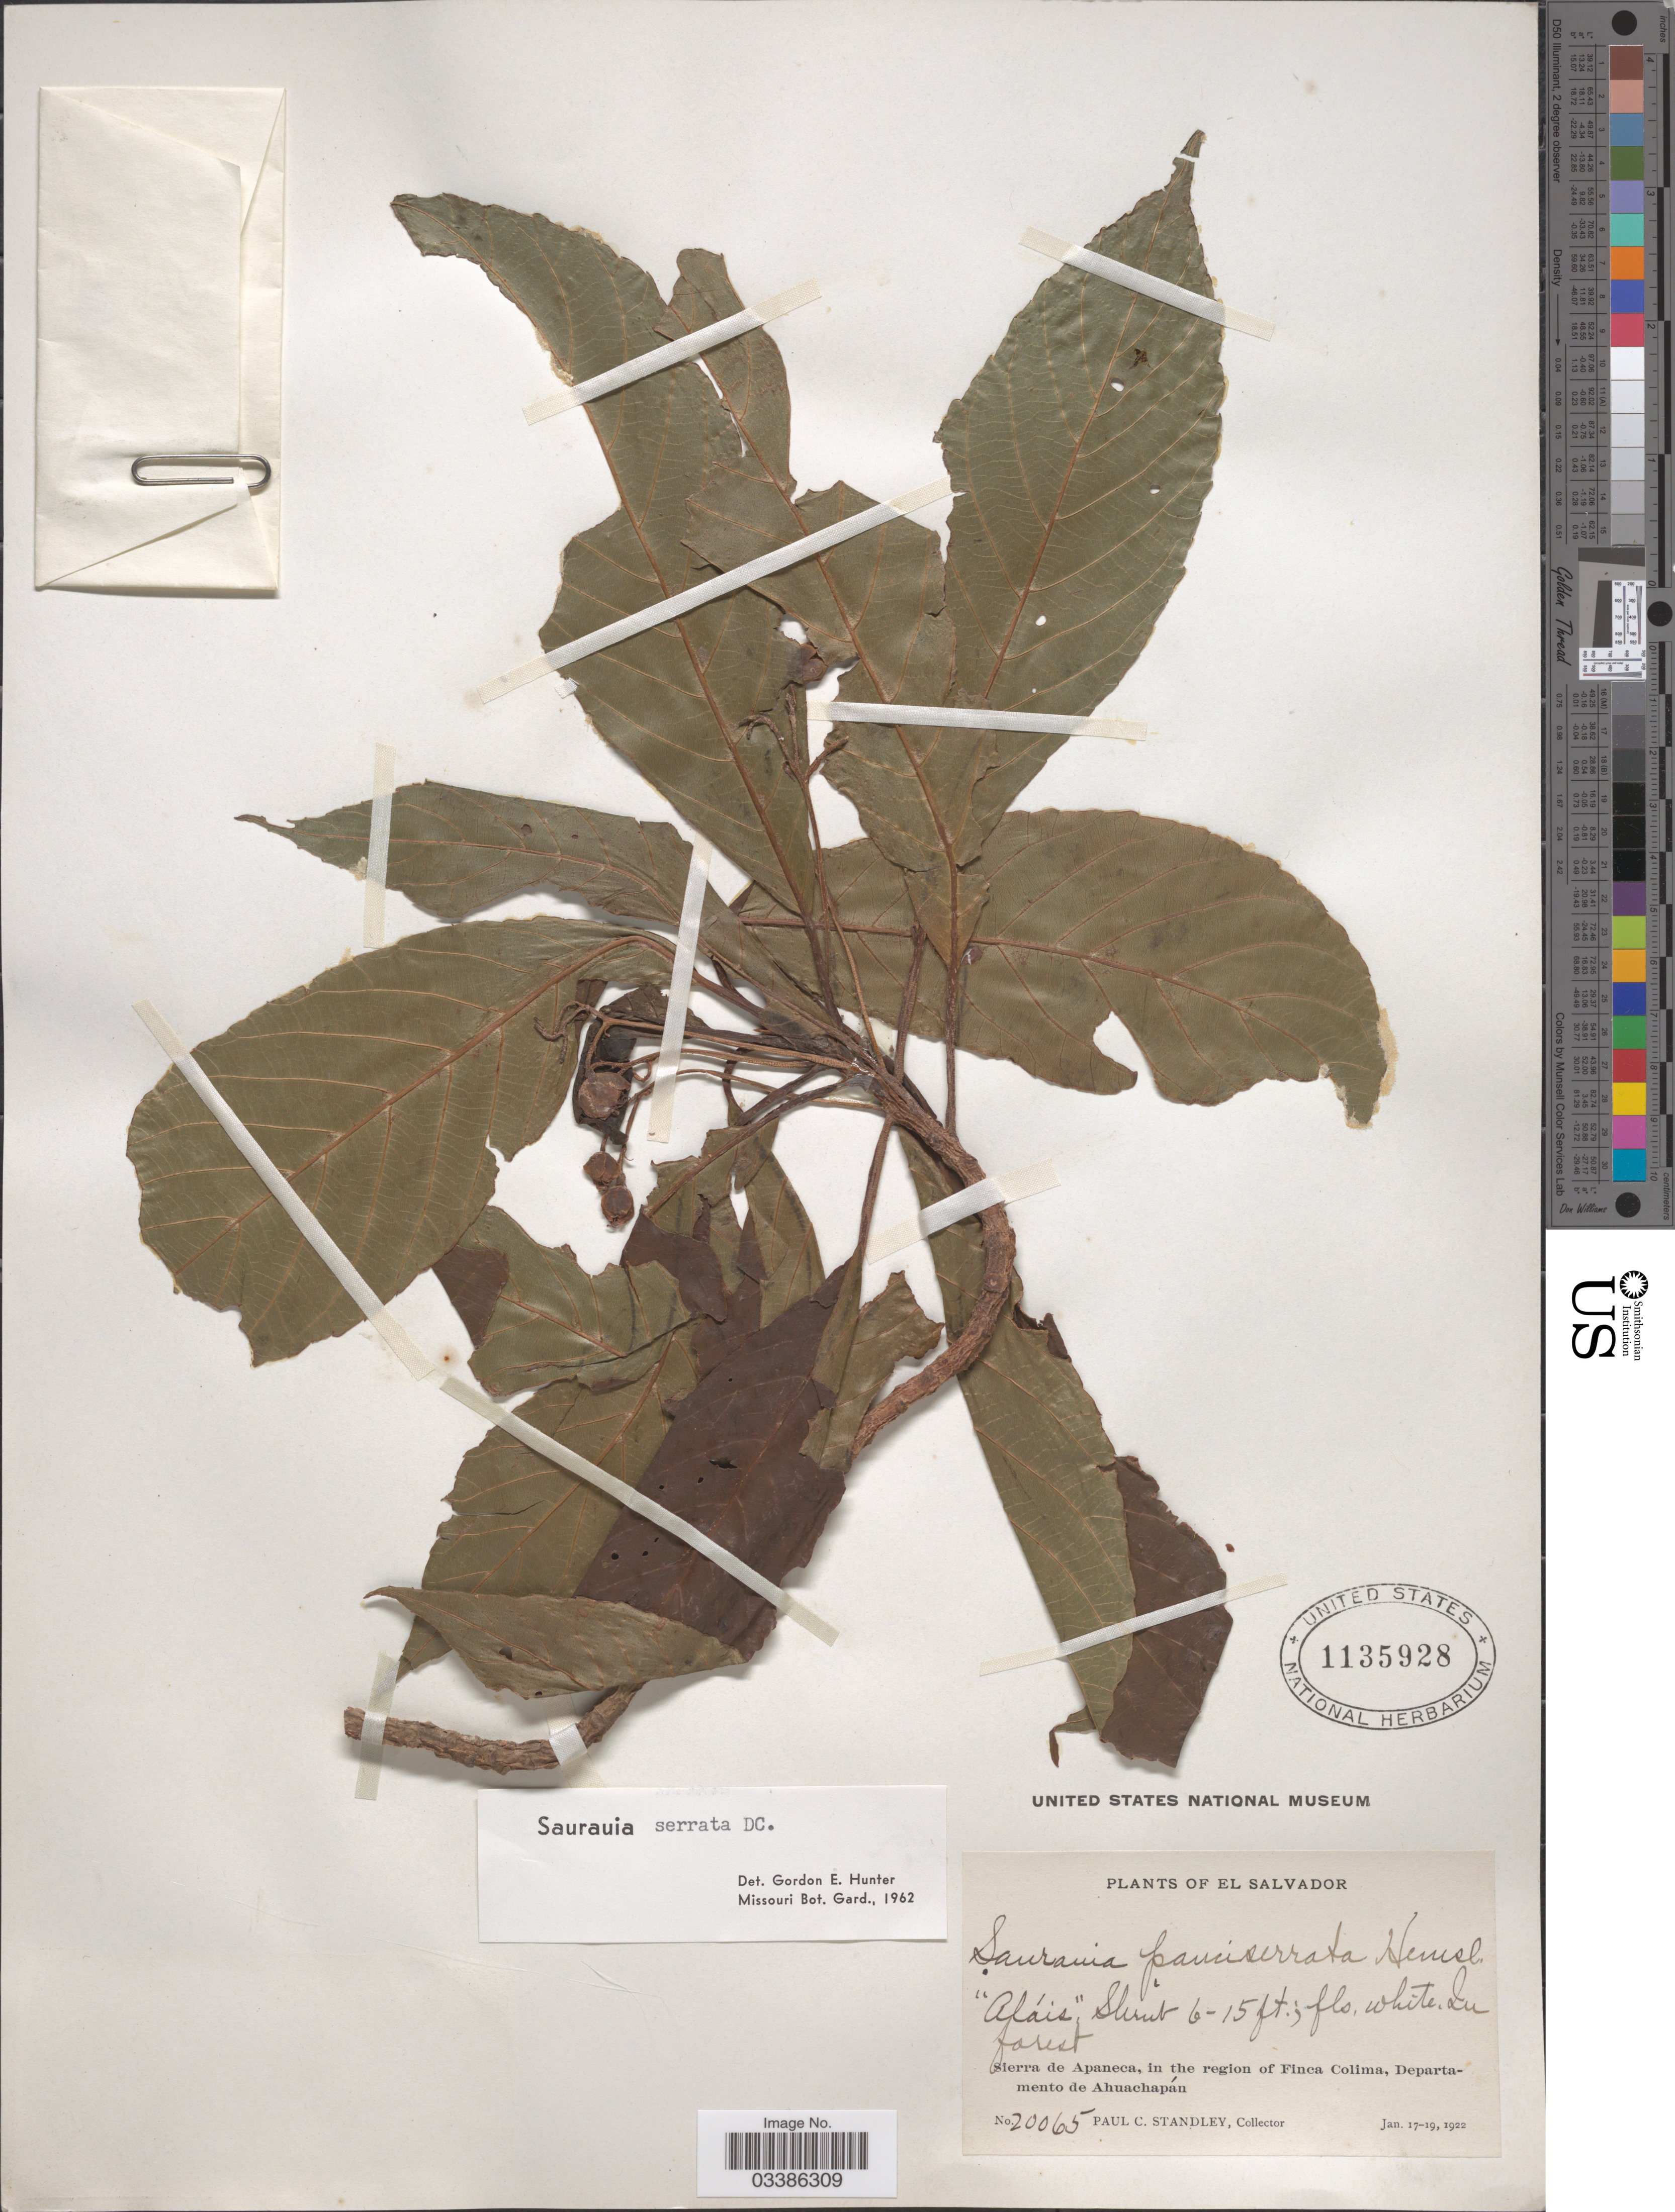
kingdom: Plantae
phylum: Tracheophyta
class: Magnoliopsida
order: Ericales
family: Actinidiaceae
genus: Saurauia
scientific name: Saurauia sp.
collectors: P. C. Standley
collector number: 20065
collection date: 1922-01-17/1922-01-19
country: El Salvador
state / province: Ahuachapan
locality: Sierra de Apaneca, in the region of Finca Colima, Departamento de Ahuachapán.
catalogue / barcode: US 1135928